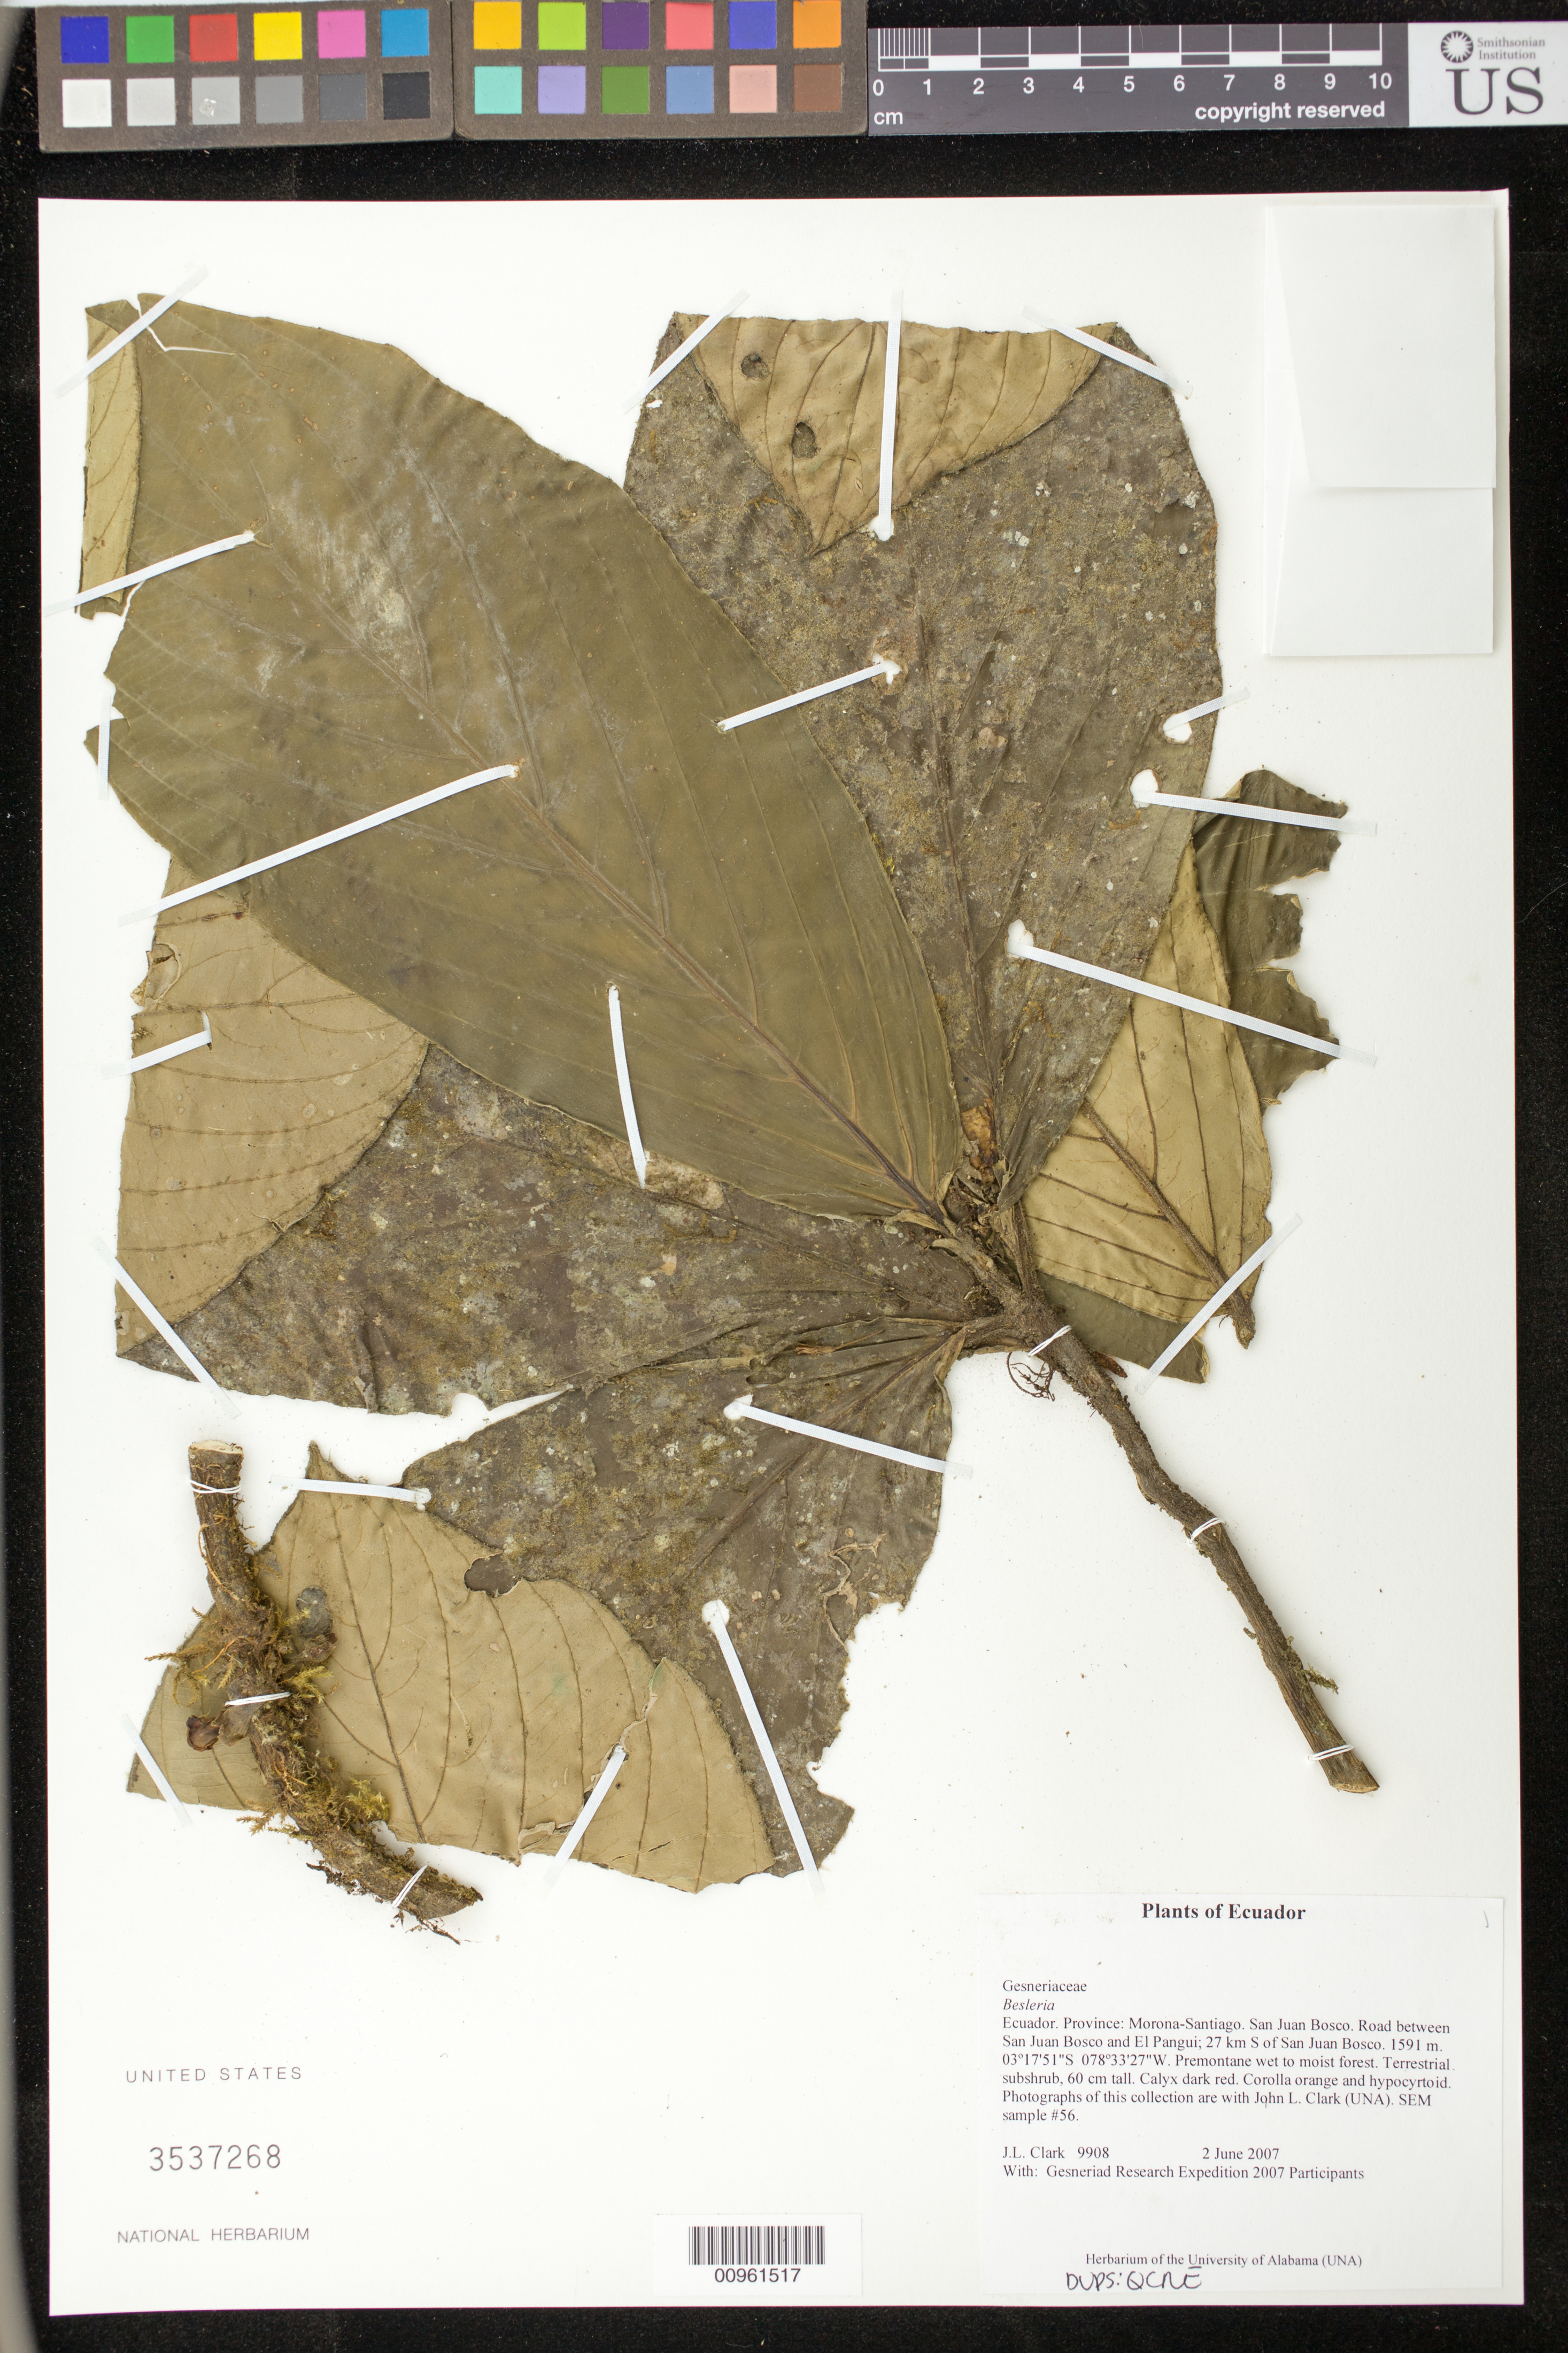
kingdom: Plantae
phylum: Tracheophyta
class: Magnoliopsida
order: Lamiales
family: Gesneriaceae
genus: Besleria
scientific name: Besleria sp.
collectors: J. L. Clark & Gesneriad Research Expedition 2007 Participants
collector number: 9908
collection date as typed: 02 Jun 2007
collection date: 2007-06-02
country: Ecuador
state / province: Morona-Santiago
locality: San Juan Bosco. Road between San Juan Bosco and El Pangui; 27 km S of San Juan Bosco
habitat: Premontane wet to moist forest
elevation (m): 1591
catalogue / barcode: US 3537268